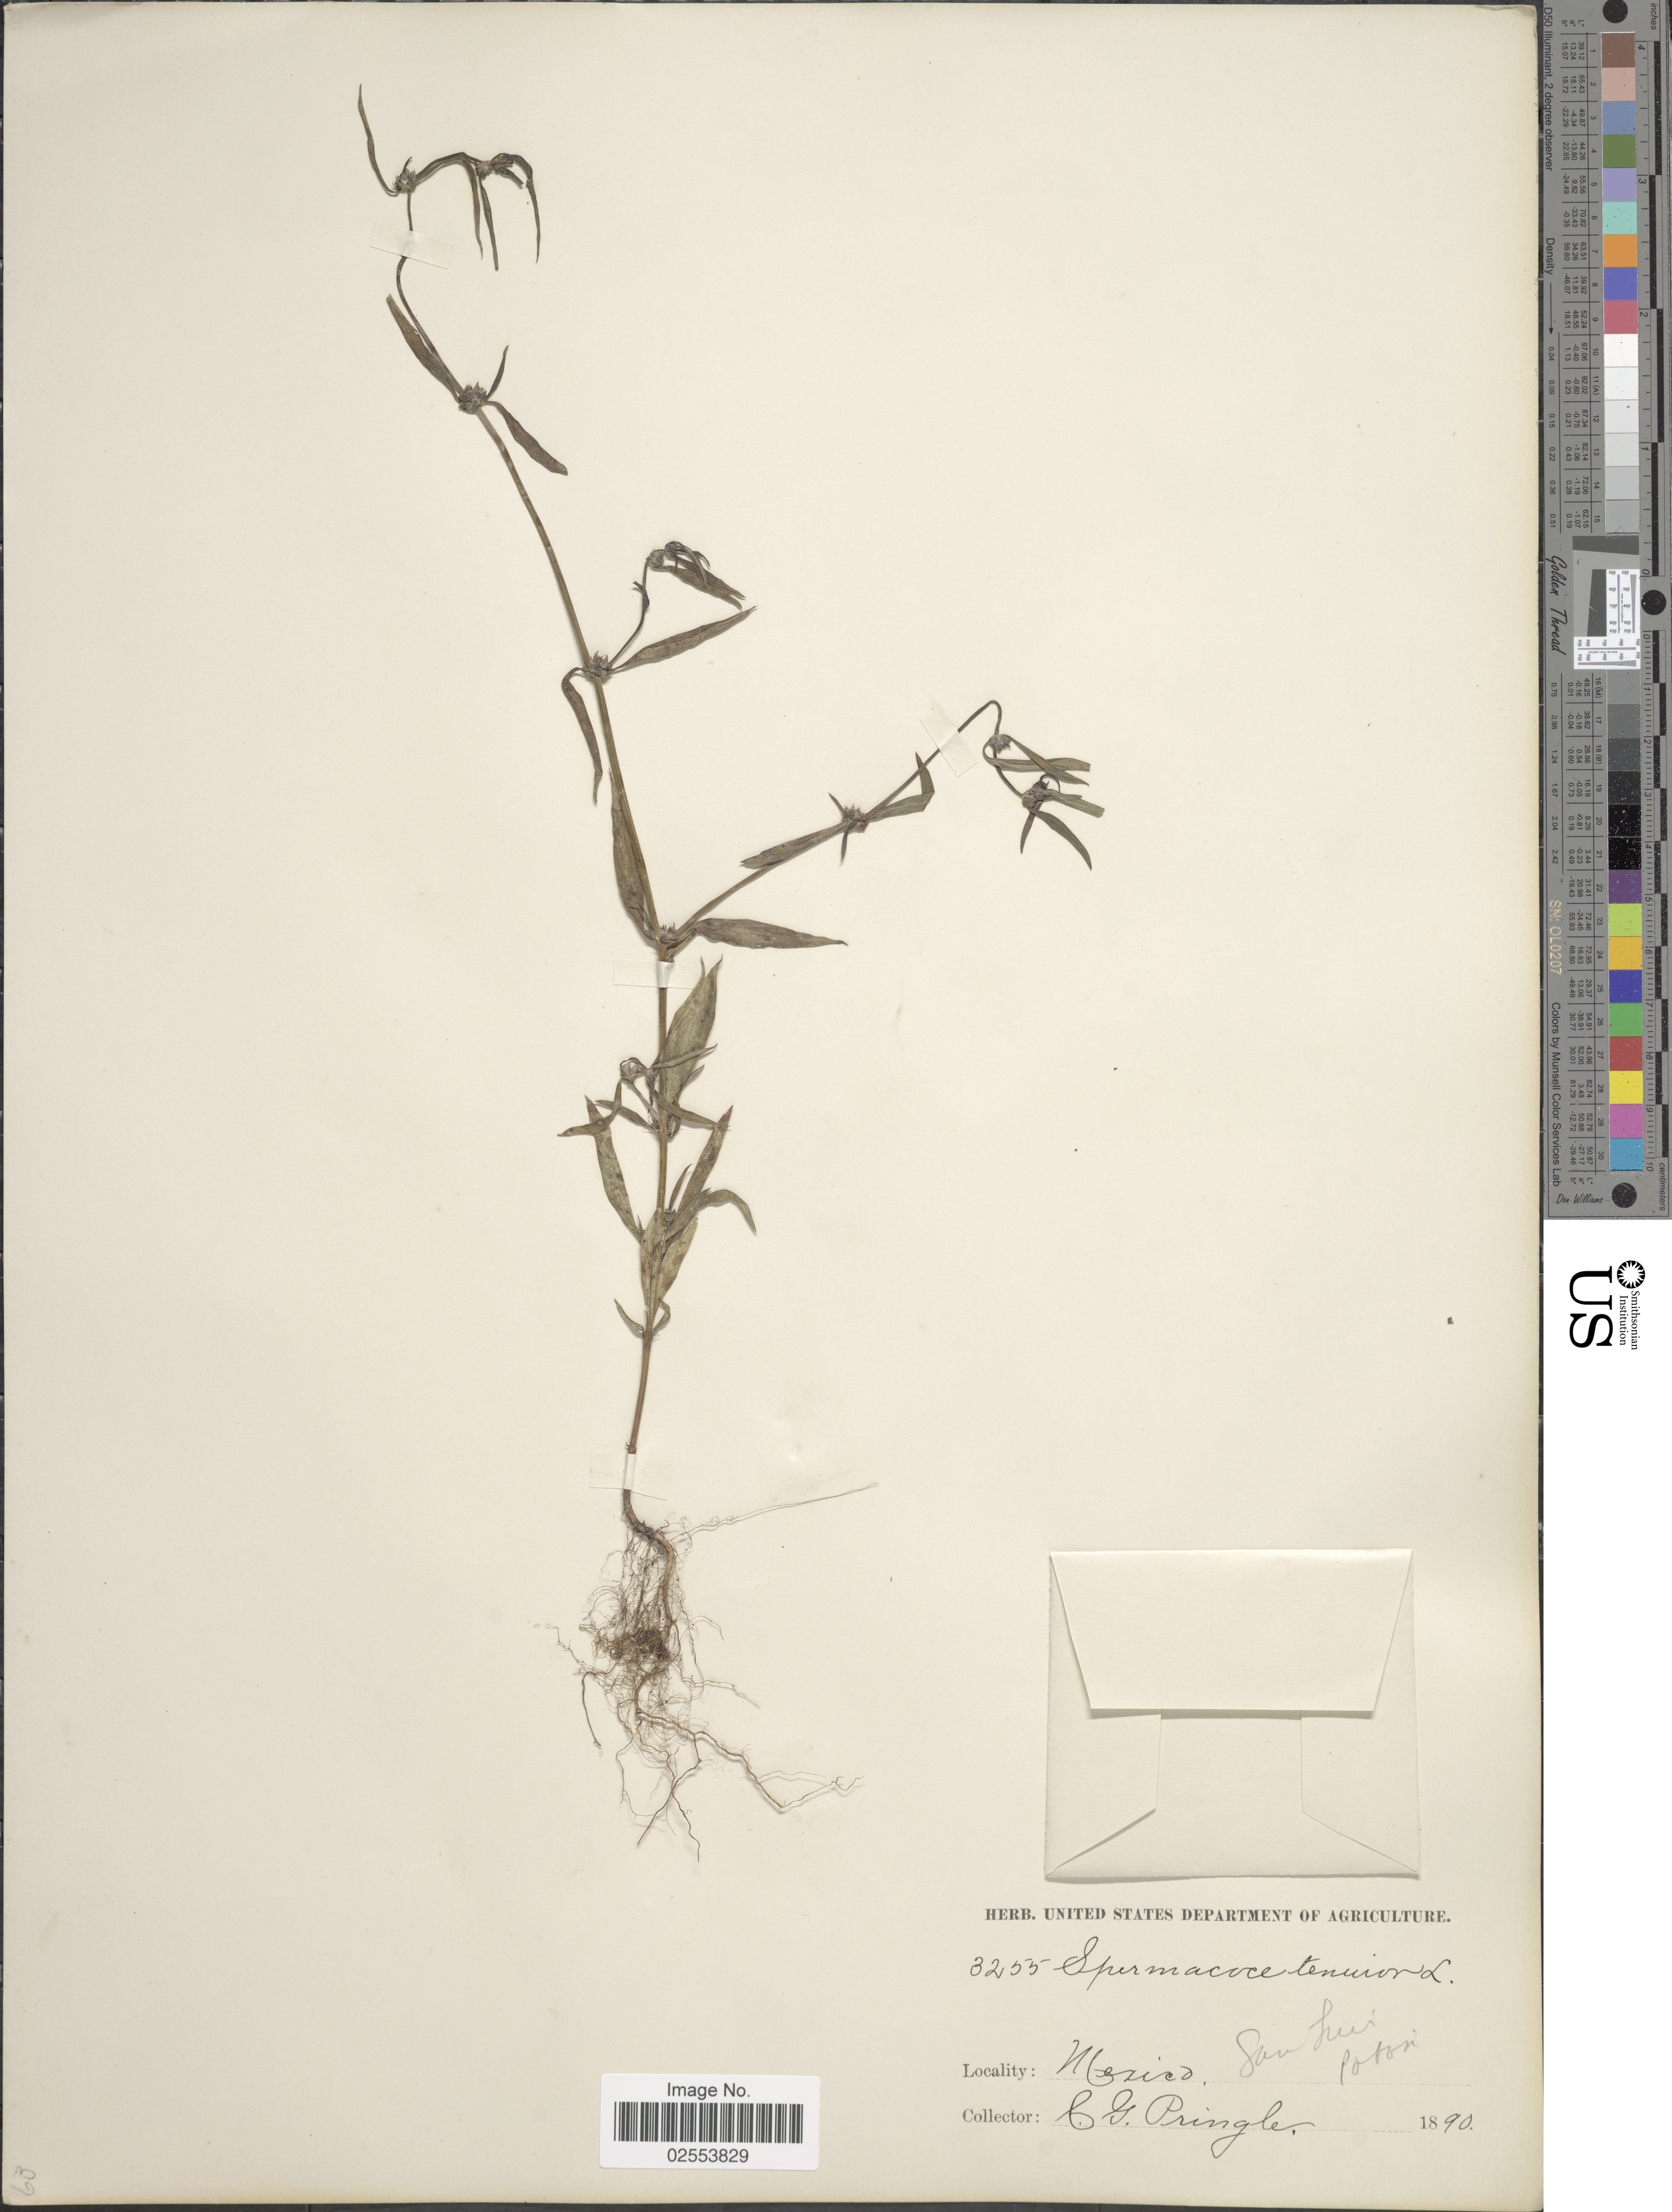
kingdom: Plantae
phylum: Tracheophyta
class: Magnoliopsida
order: Gentianales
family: Rubiaceae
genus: Spermacoce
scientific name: Spermacoce tenuior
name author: L.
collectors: C. G. Pringle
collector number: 3255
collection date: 1890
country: Mexico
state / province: San Luis Potosí